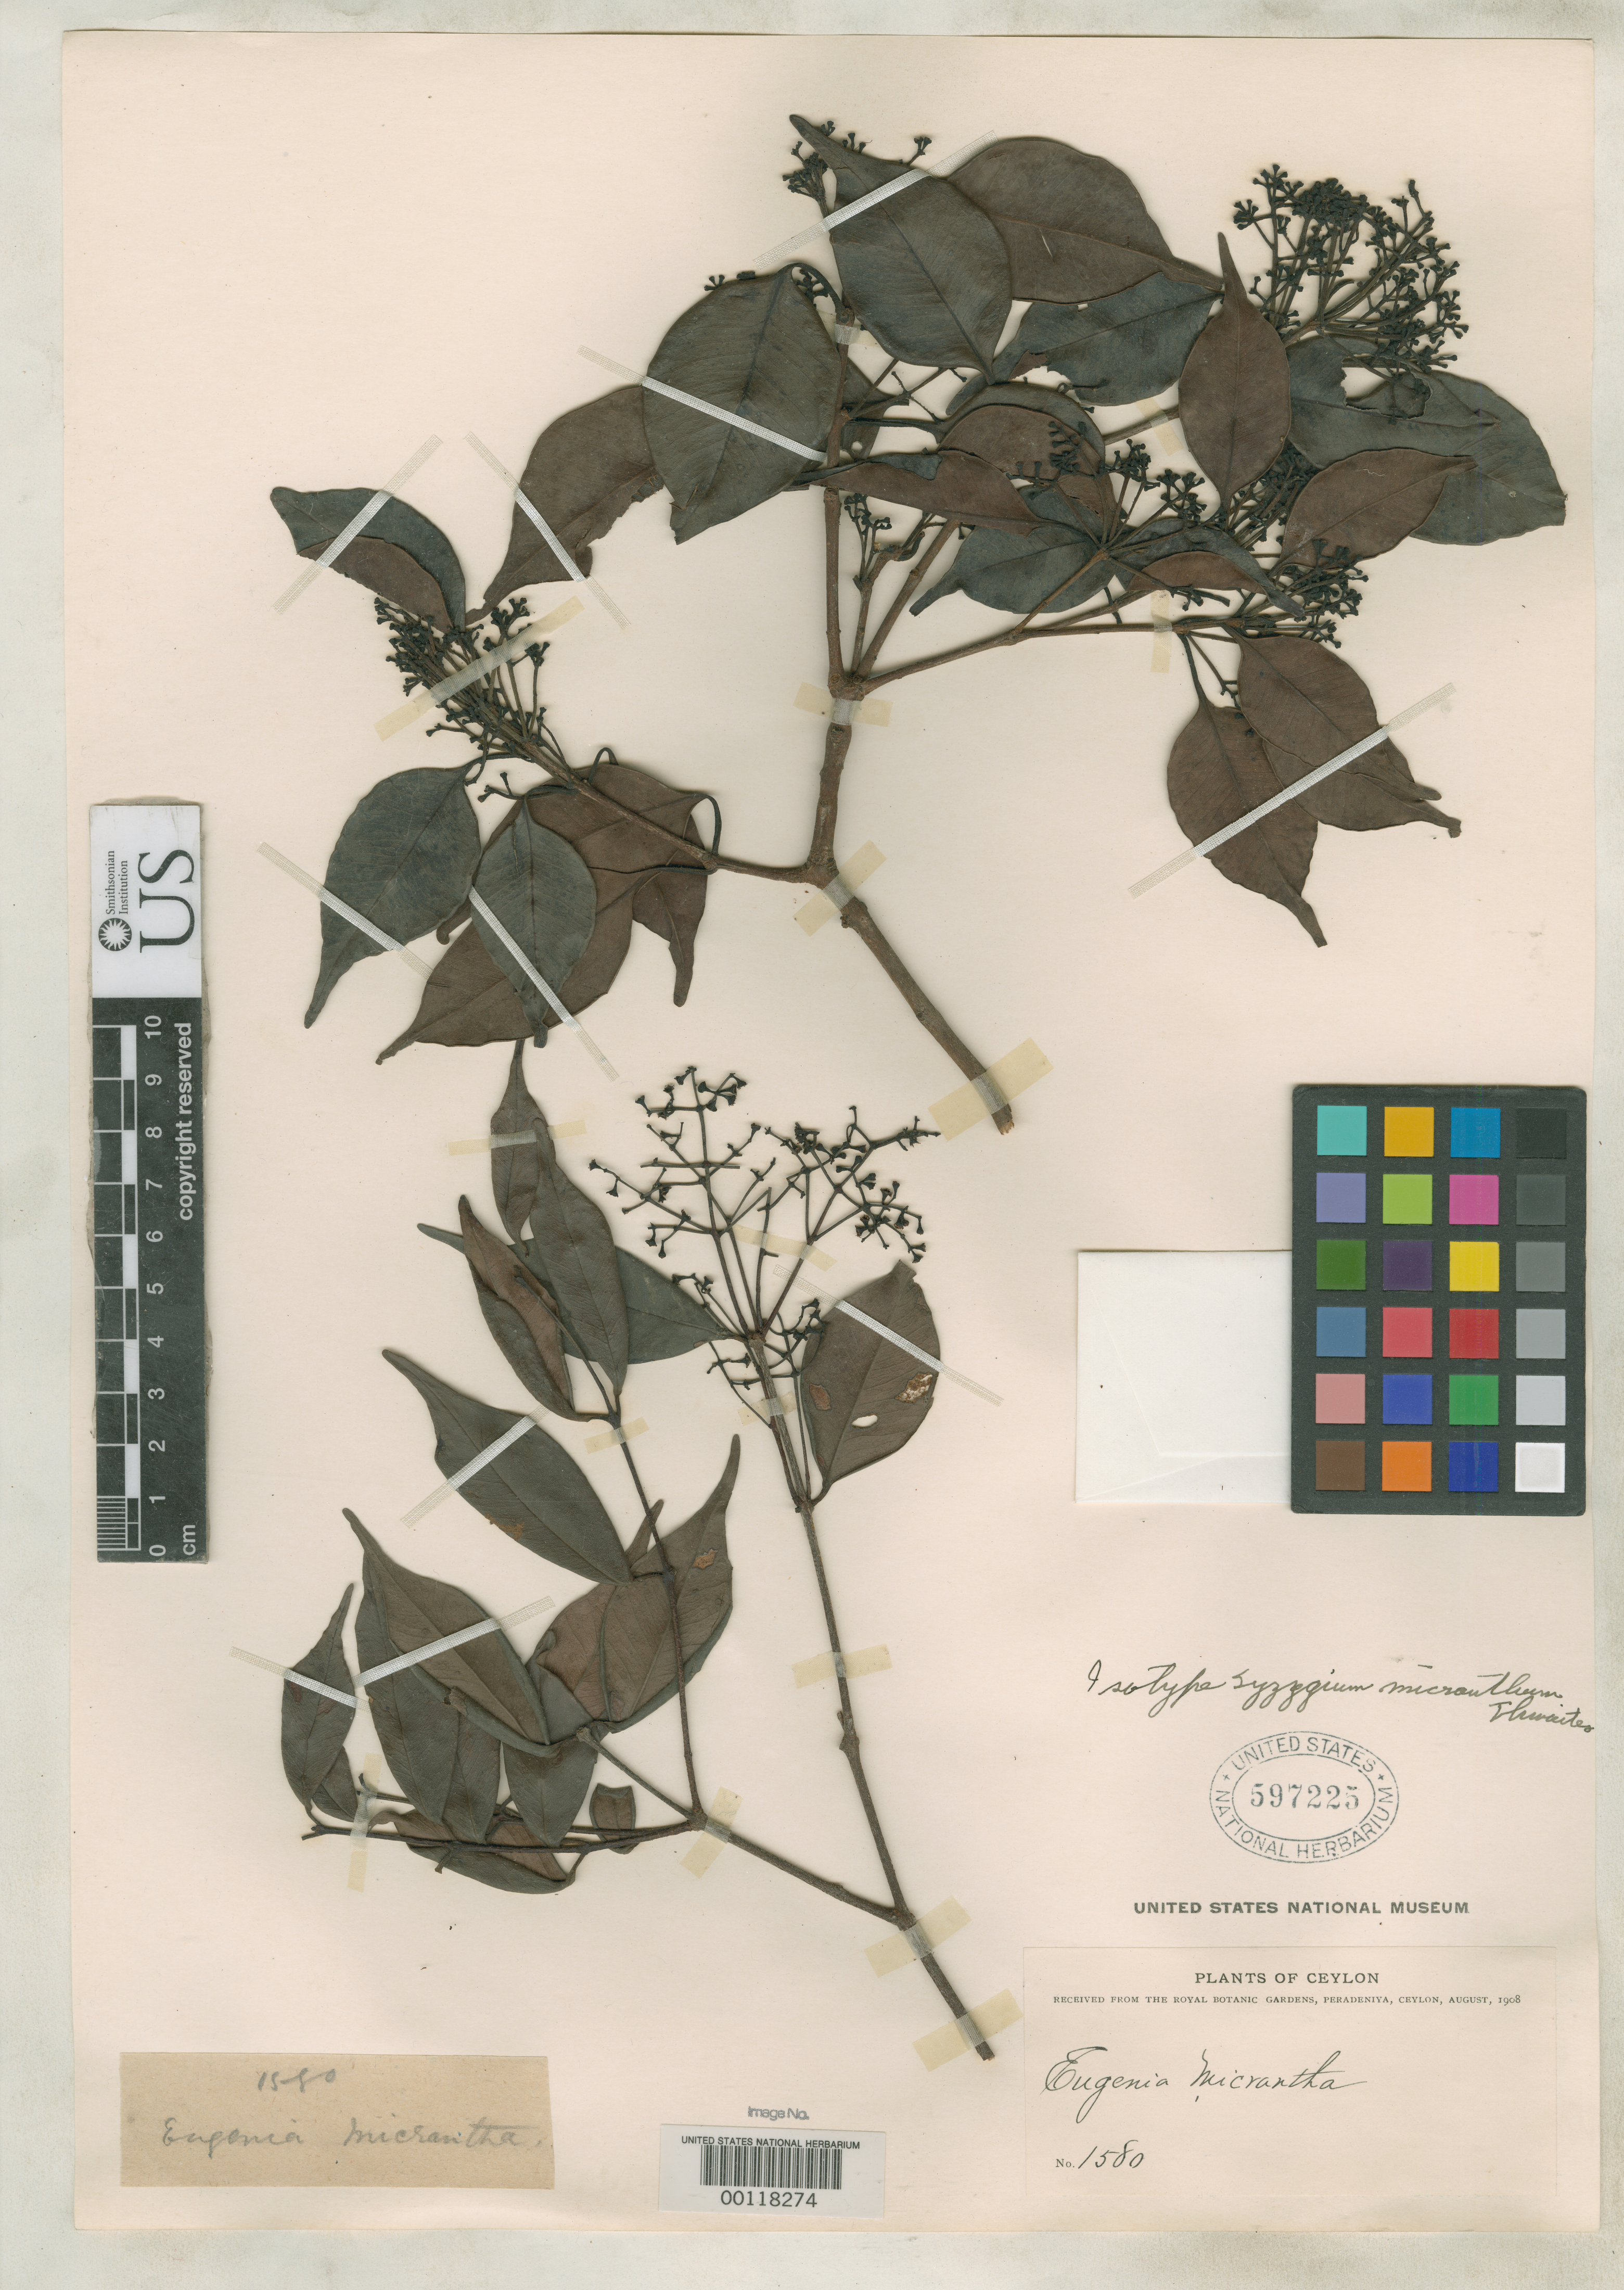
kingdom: Plantae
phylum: Tracheophyta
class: Magnoliopsida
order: Myrtales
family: Myrtaceae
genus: Syzygium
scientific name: Syzygium micranthum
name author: Thwaites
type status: Isotype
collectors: G. H. K. Thwaites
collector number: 1580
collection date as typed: Aug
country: Sri Lanka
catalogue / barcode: US 597225